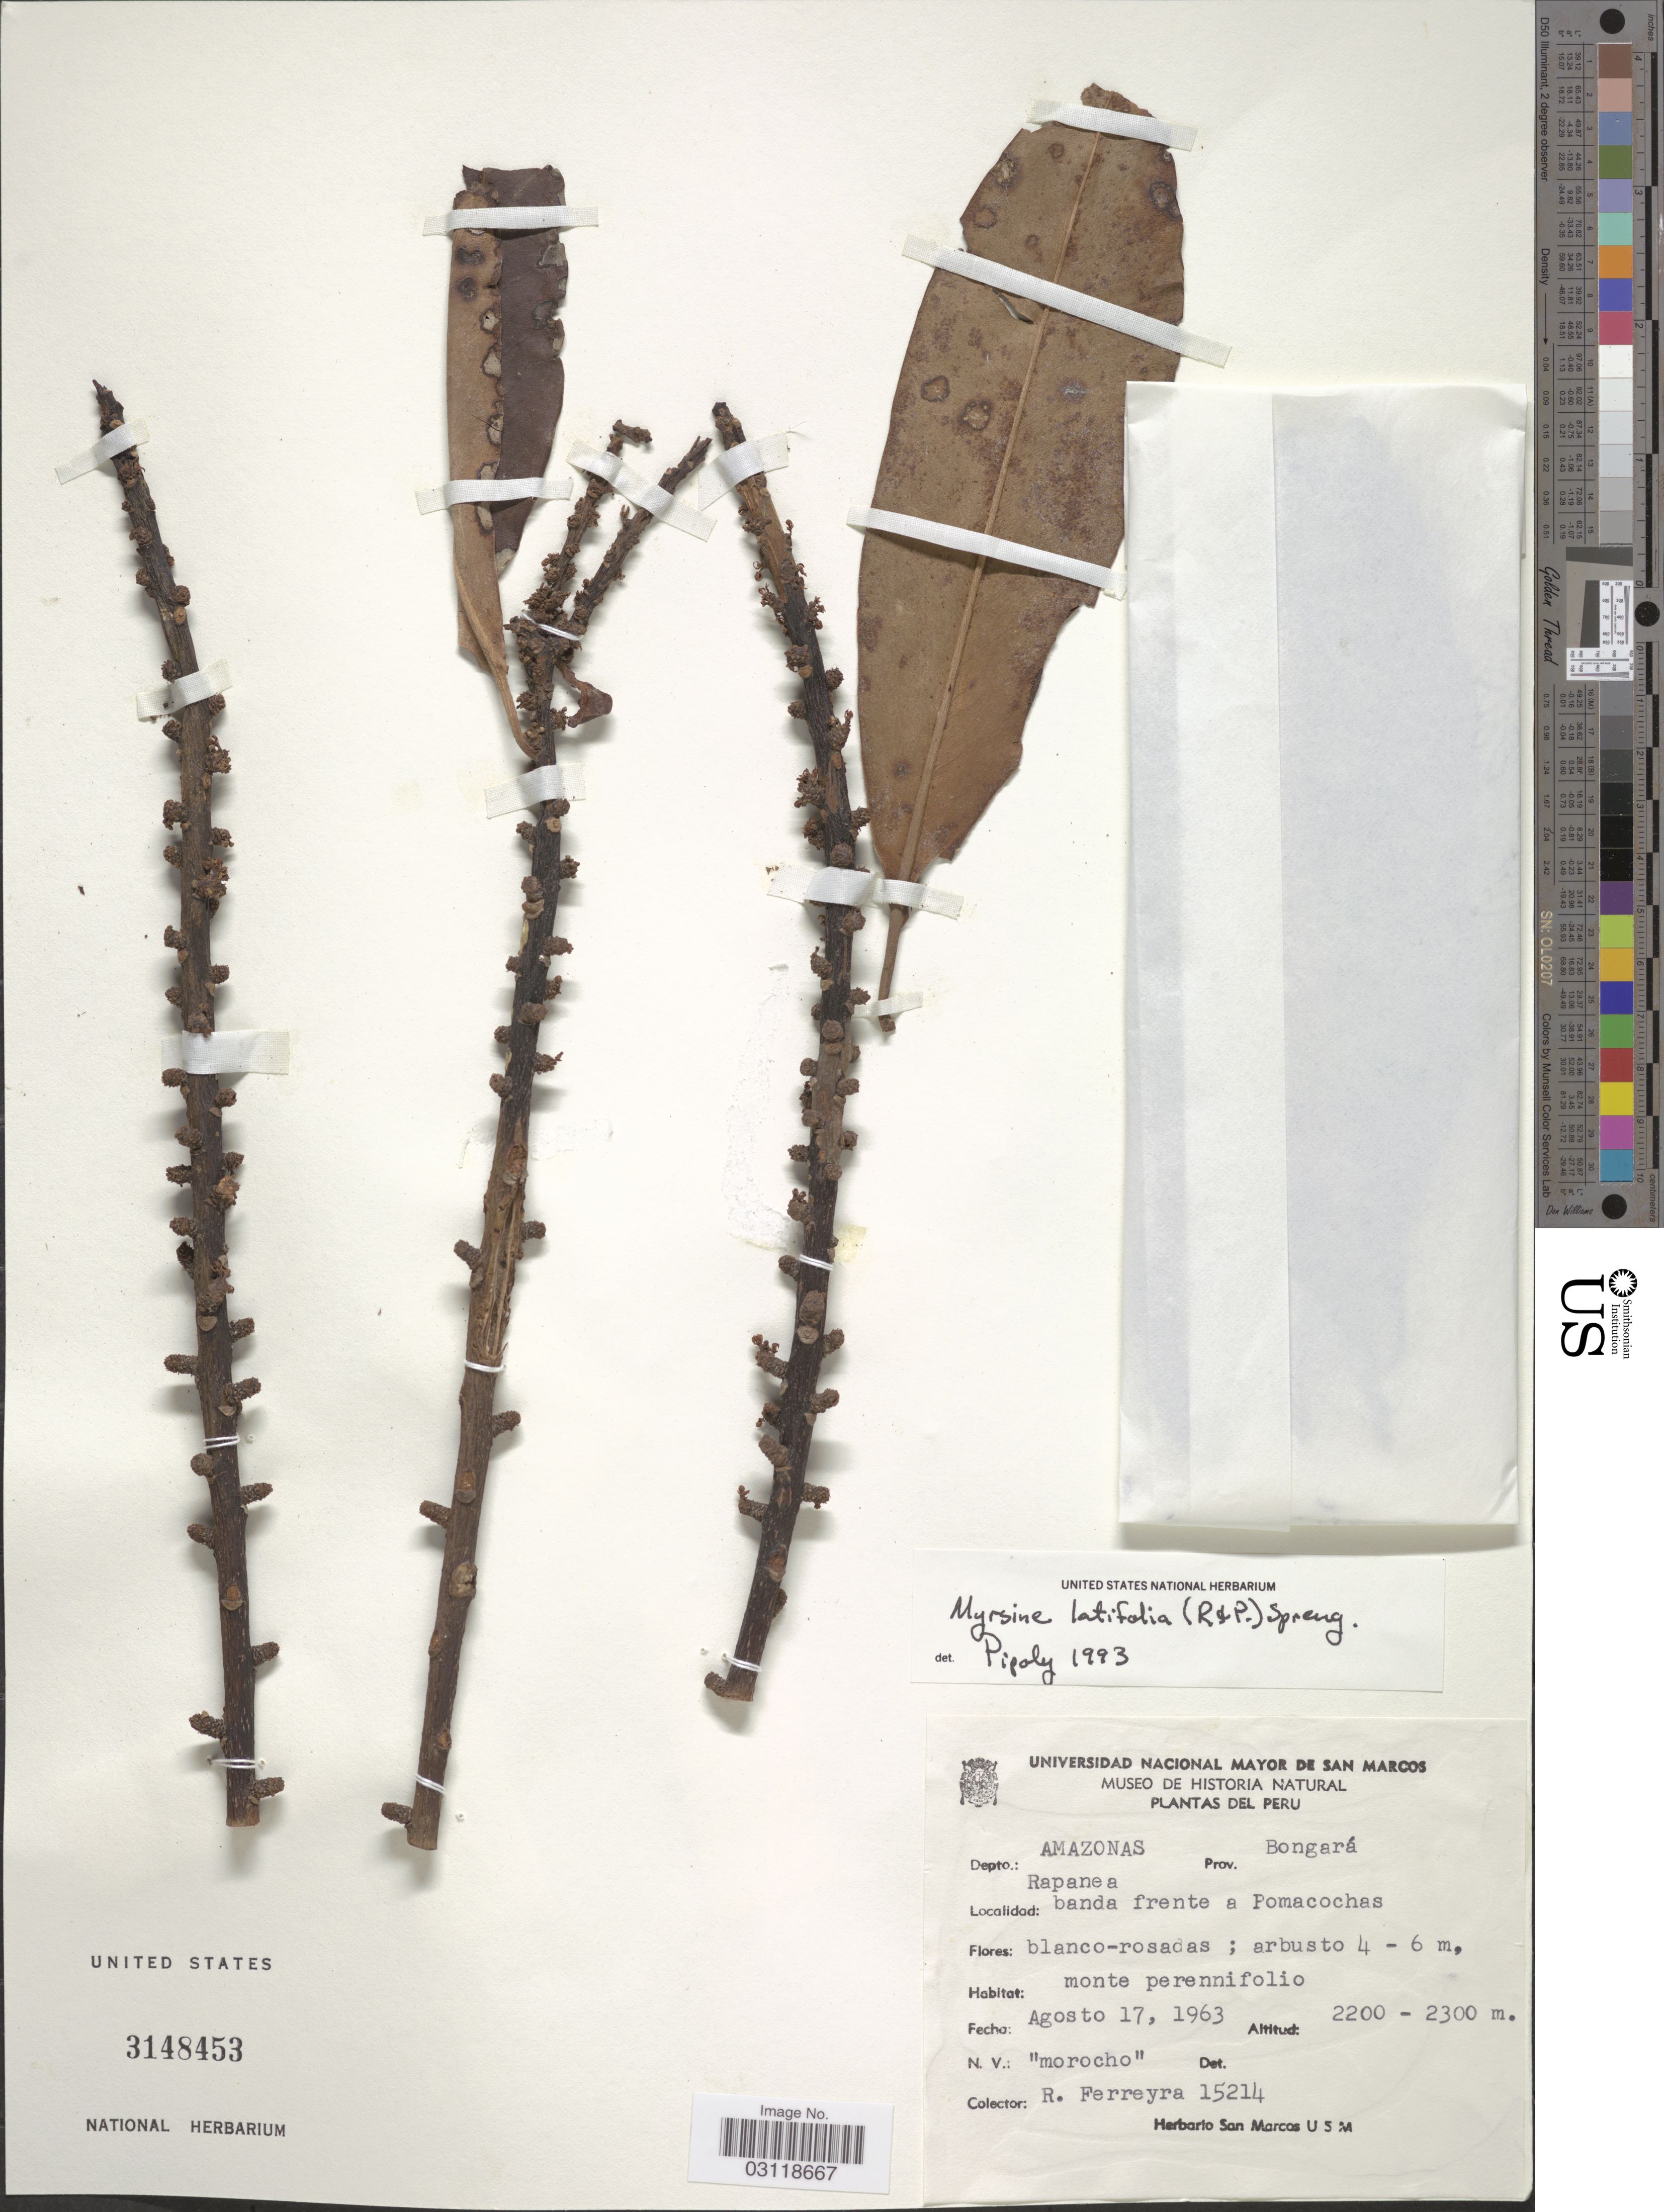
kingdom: Plantae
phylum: Tracheophyta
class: Magnoliopsida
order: Ericales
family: Primulaceae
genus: Rapanea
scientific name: Rapanea latifolia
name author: (Ruiz & Pav.) Mez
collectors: R. A. Ferreyra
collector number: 15214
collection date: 1963-08-17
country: Peru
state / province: Amazonas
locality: Depto.: Amazonas. Prov. Bongará. Banda frente a Pomacochas.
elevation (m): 2200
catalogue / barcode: US 3148453